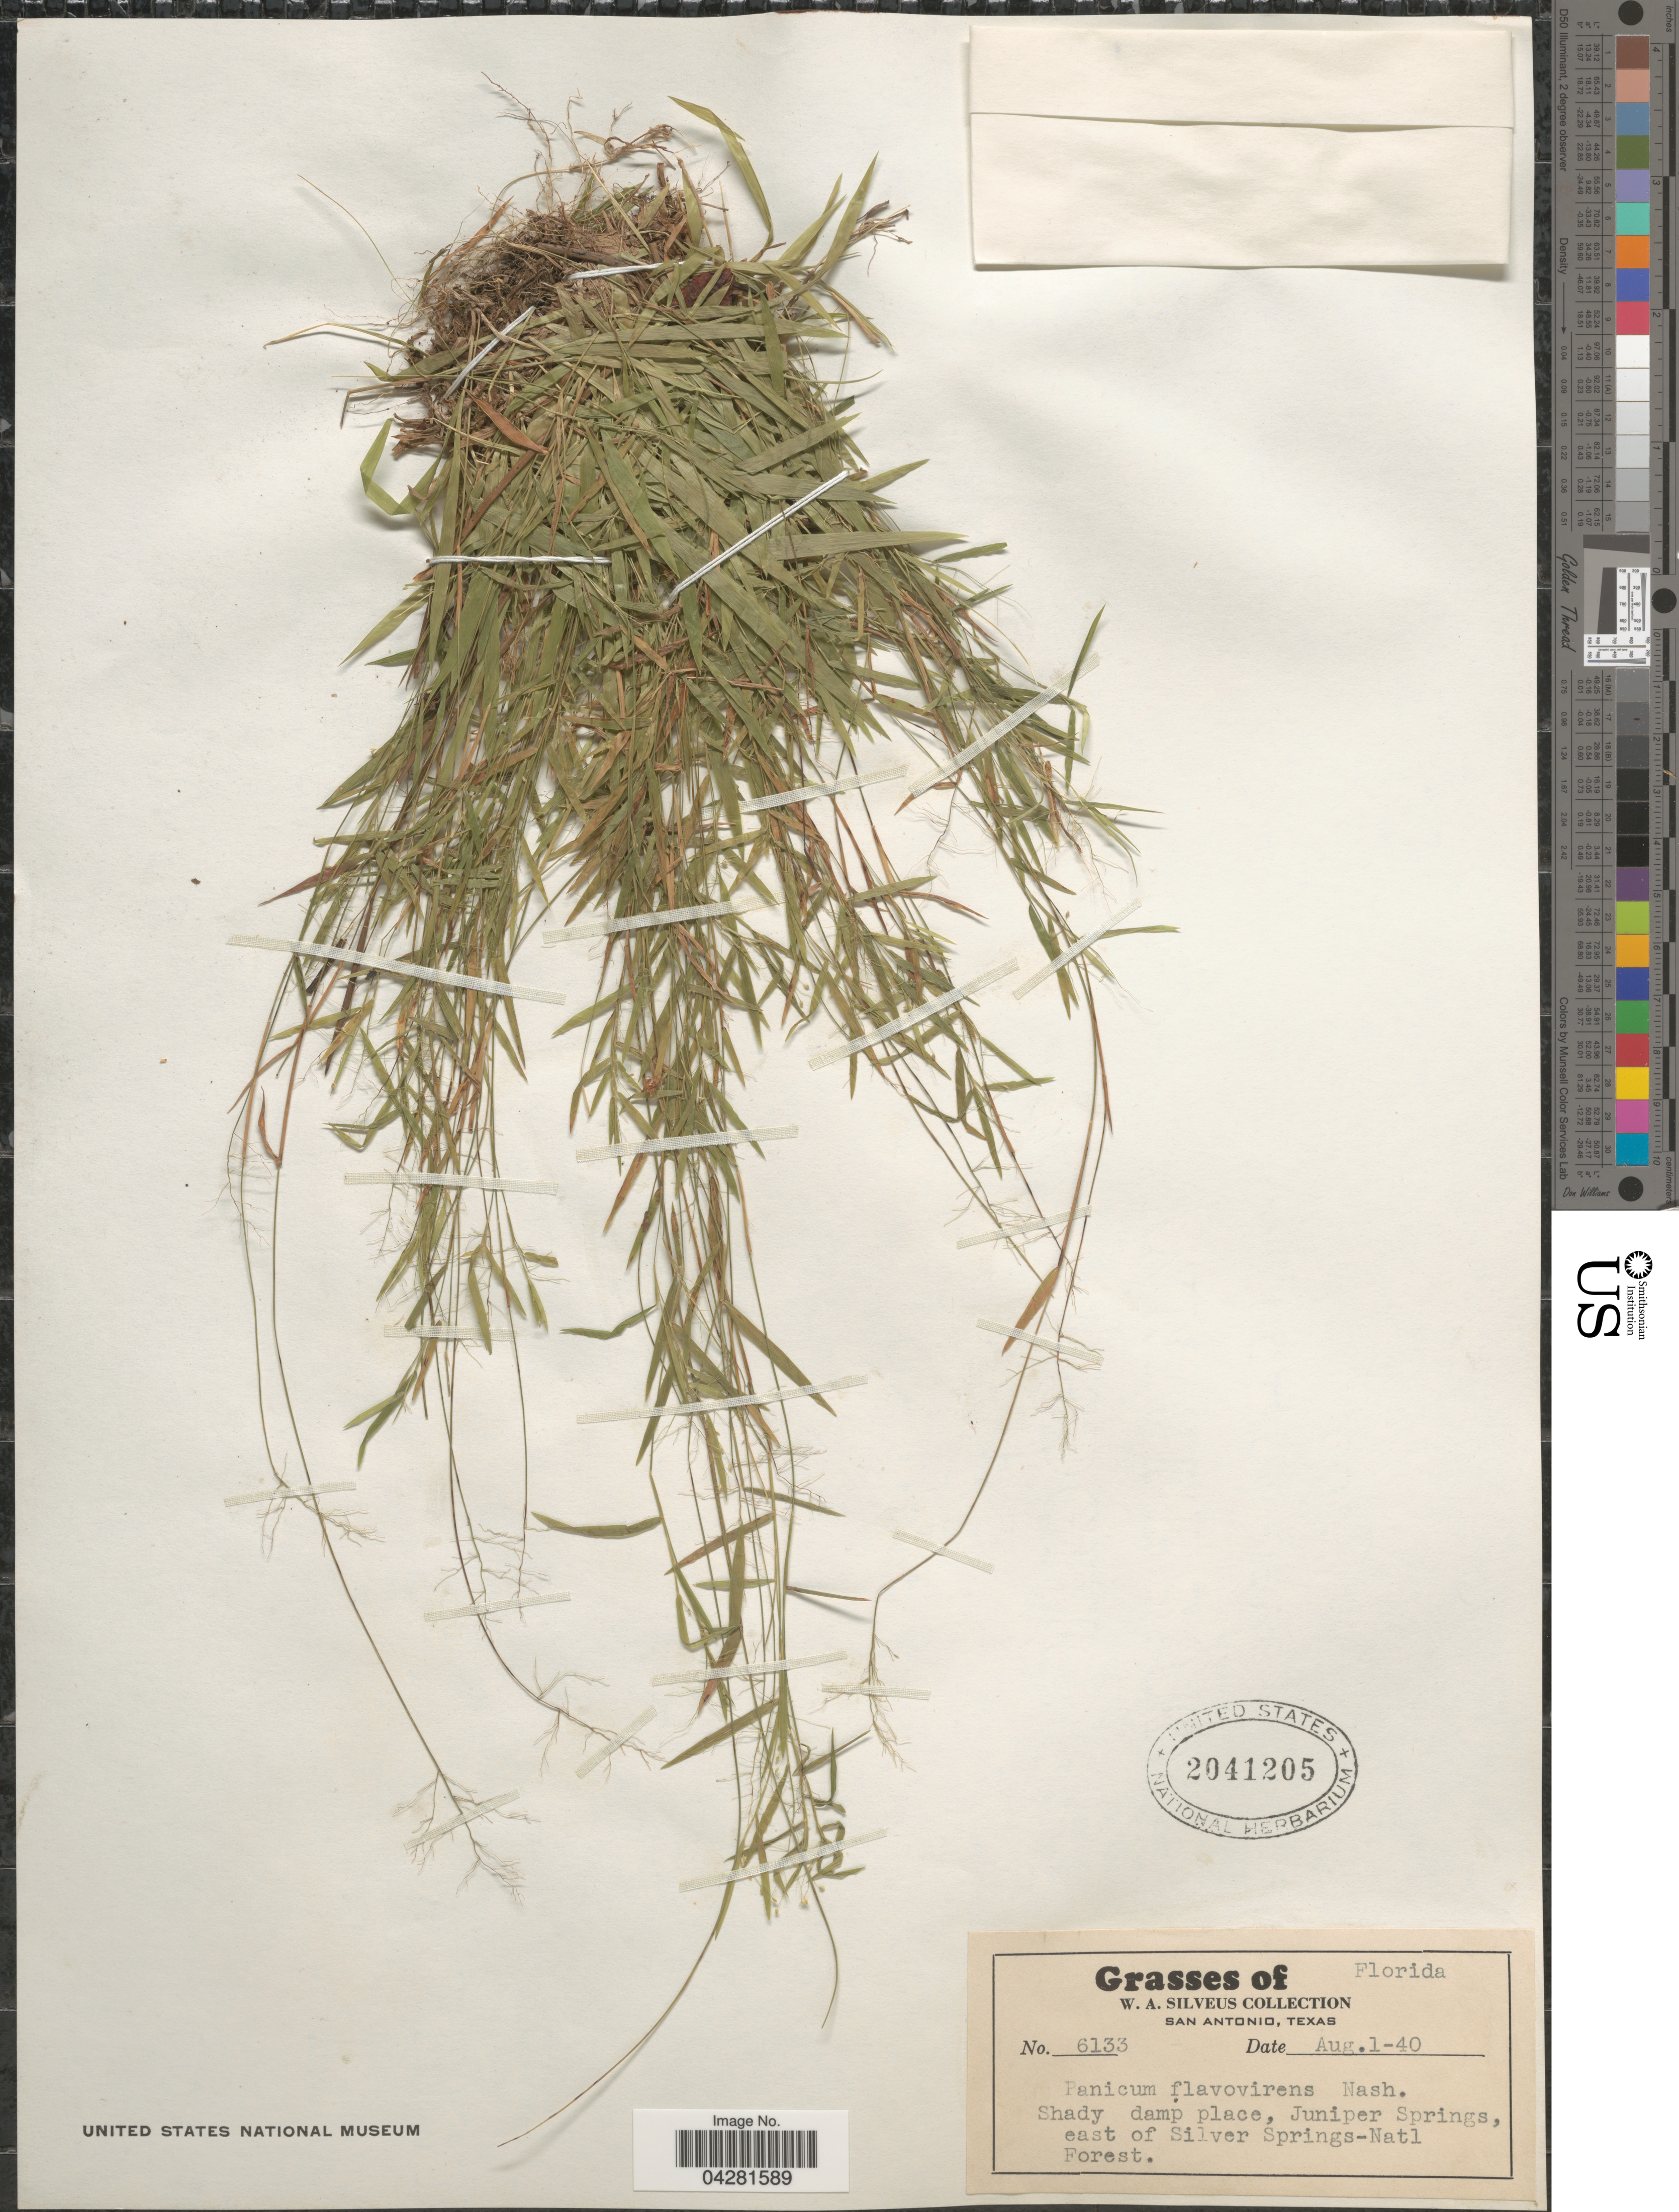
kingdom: Plantae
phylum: Tracheophyta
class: Liliopsida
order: Poales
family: Poaceae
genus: Dichanthelium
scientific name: Dichanthelium ensifolium var. ensifolium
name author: (Baldwin ex Elliot) Gould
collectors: W. Silveus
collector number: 6133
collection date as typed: Transcribed d/m/y: 1/8/40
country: United States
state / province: Florida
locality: Shady damp place, Juniper Springs, east of Silver Springs-Natl Forest.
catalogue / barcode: US 2041205